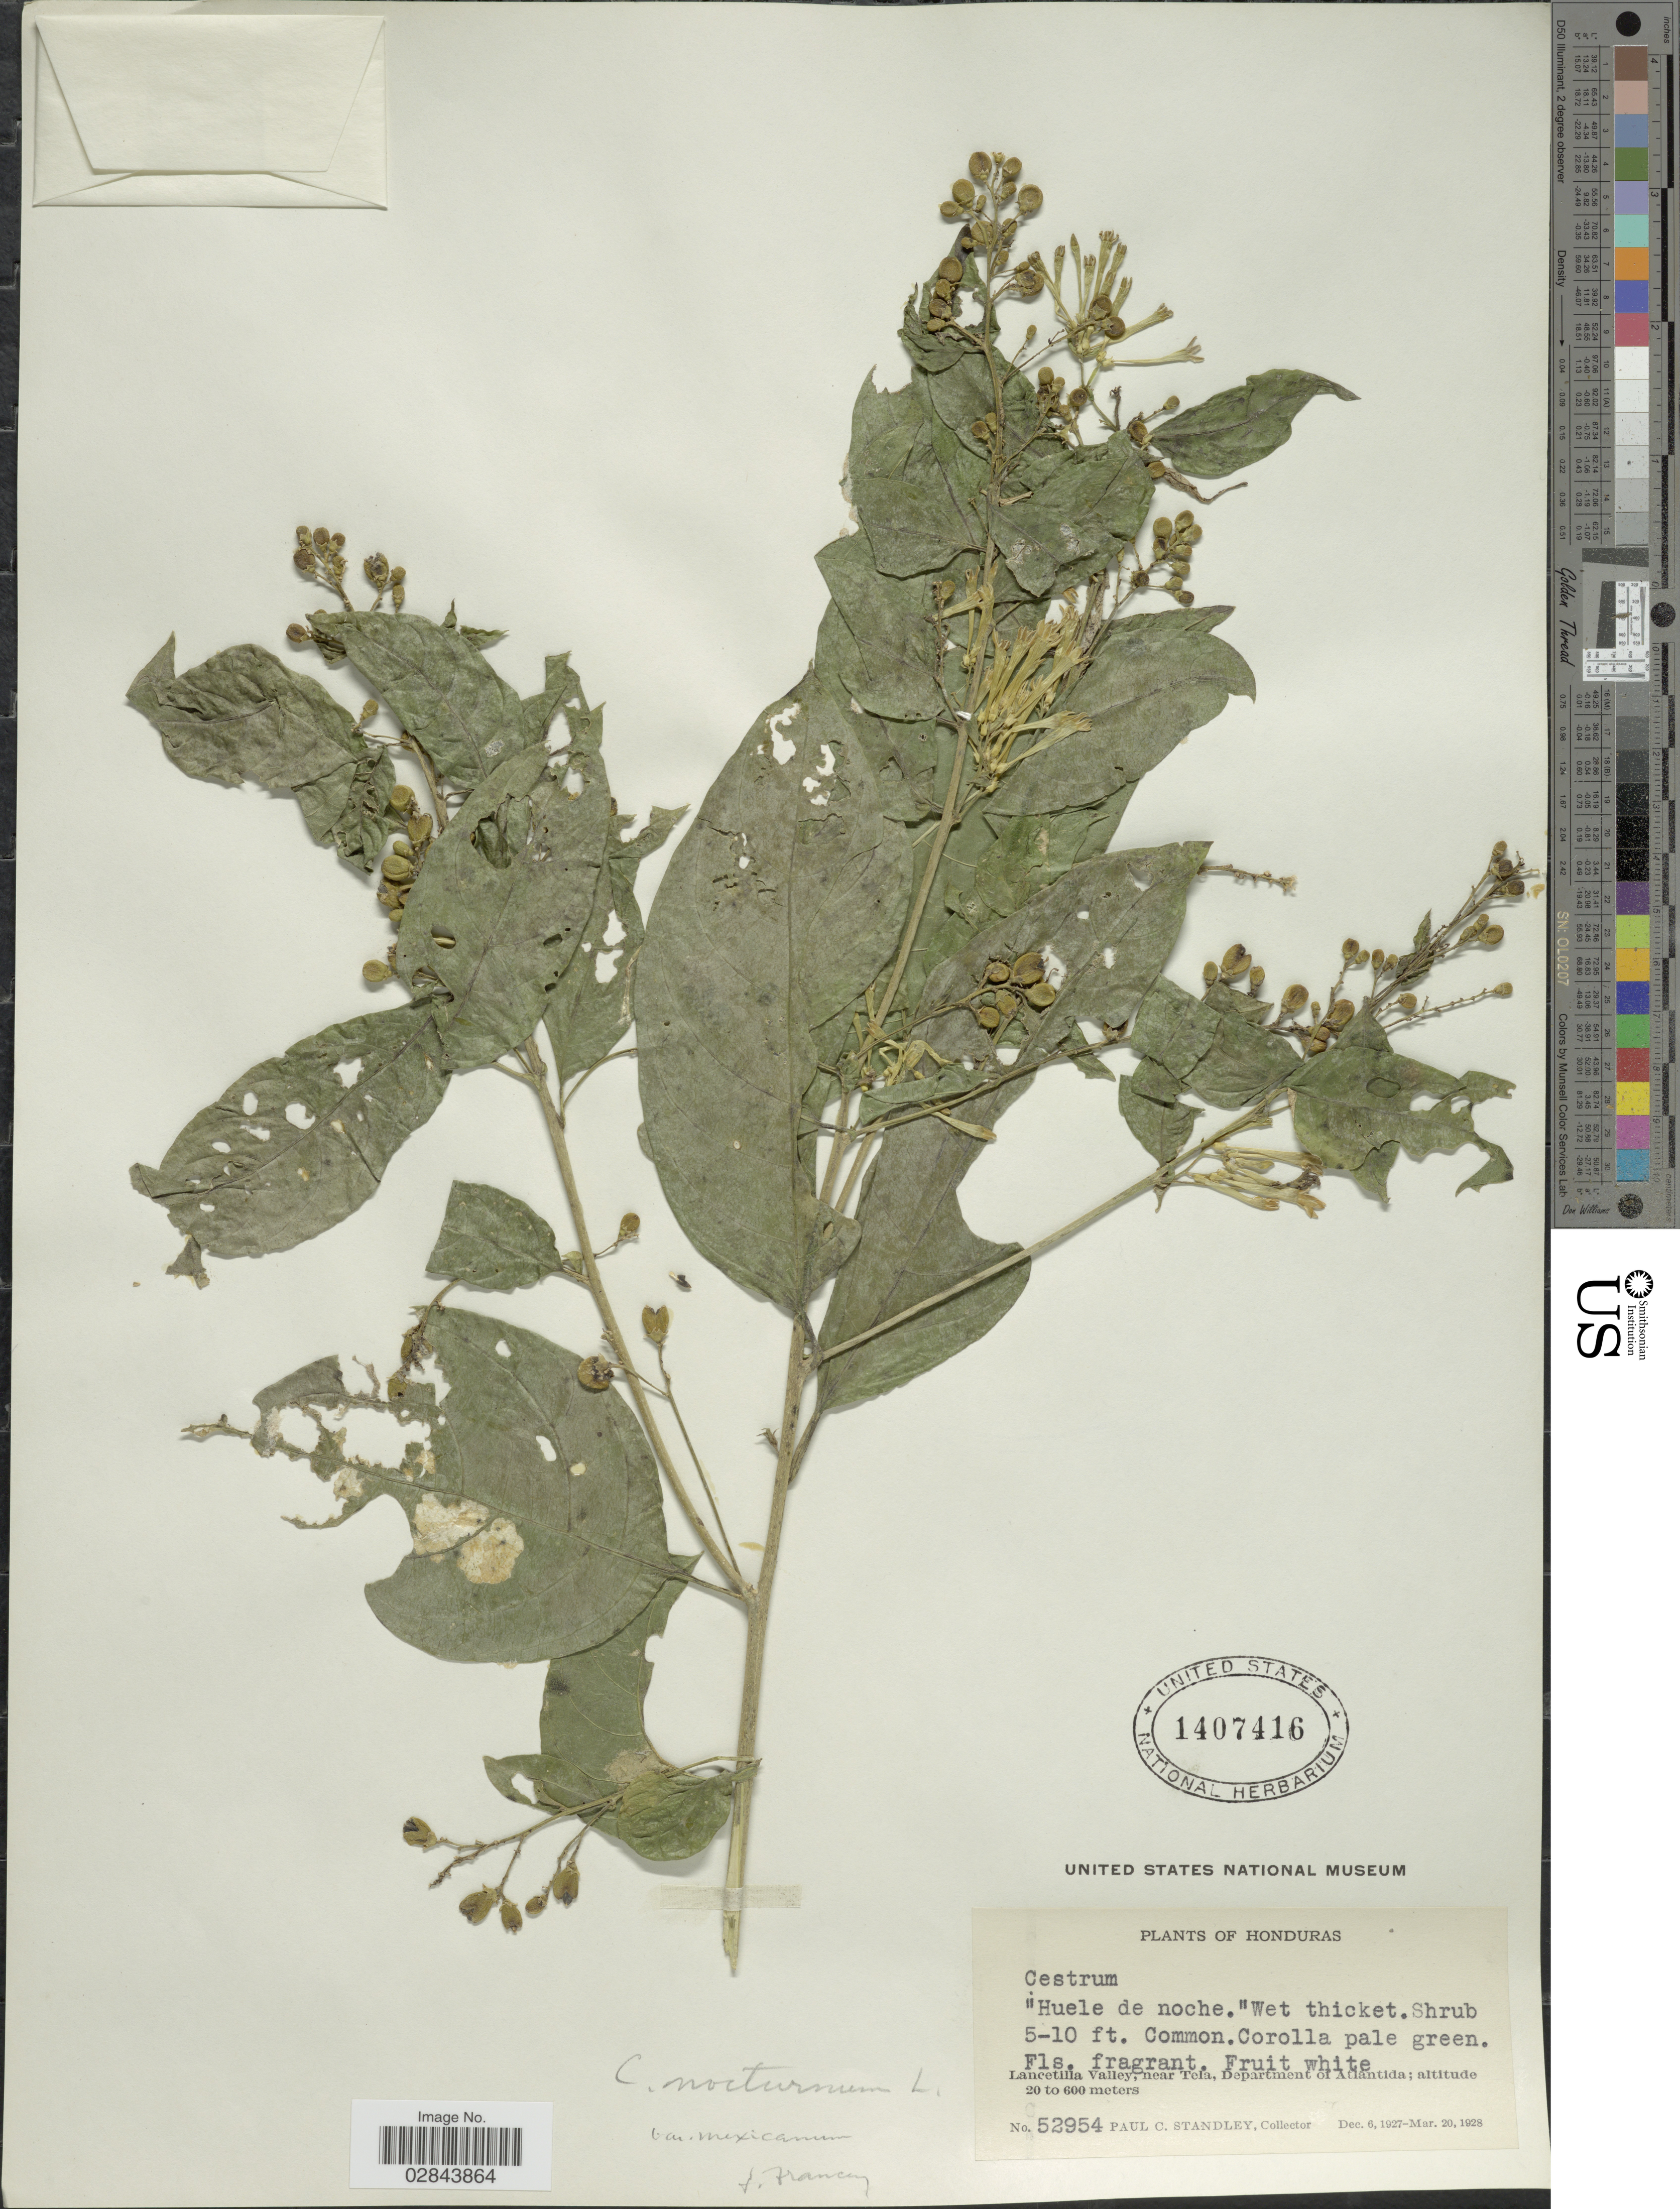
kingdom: Plantae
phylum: Tracheophyta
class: Magnoliopsida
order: Solanales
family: Solanaceae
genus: Cestrum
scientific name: Cestrum nocturnum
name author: L.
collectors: P. C. Standley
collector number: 52954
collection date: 1927-12-06/1928-03-20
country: Honduras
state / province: Atlántida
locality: Lancetilla Valley, near Tela, Department of Atlántida.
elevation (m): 20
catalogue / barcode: US 1407416